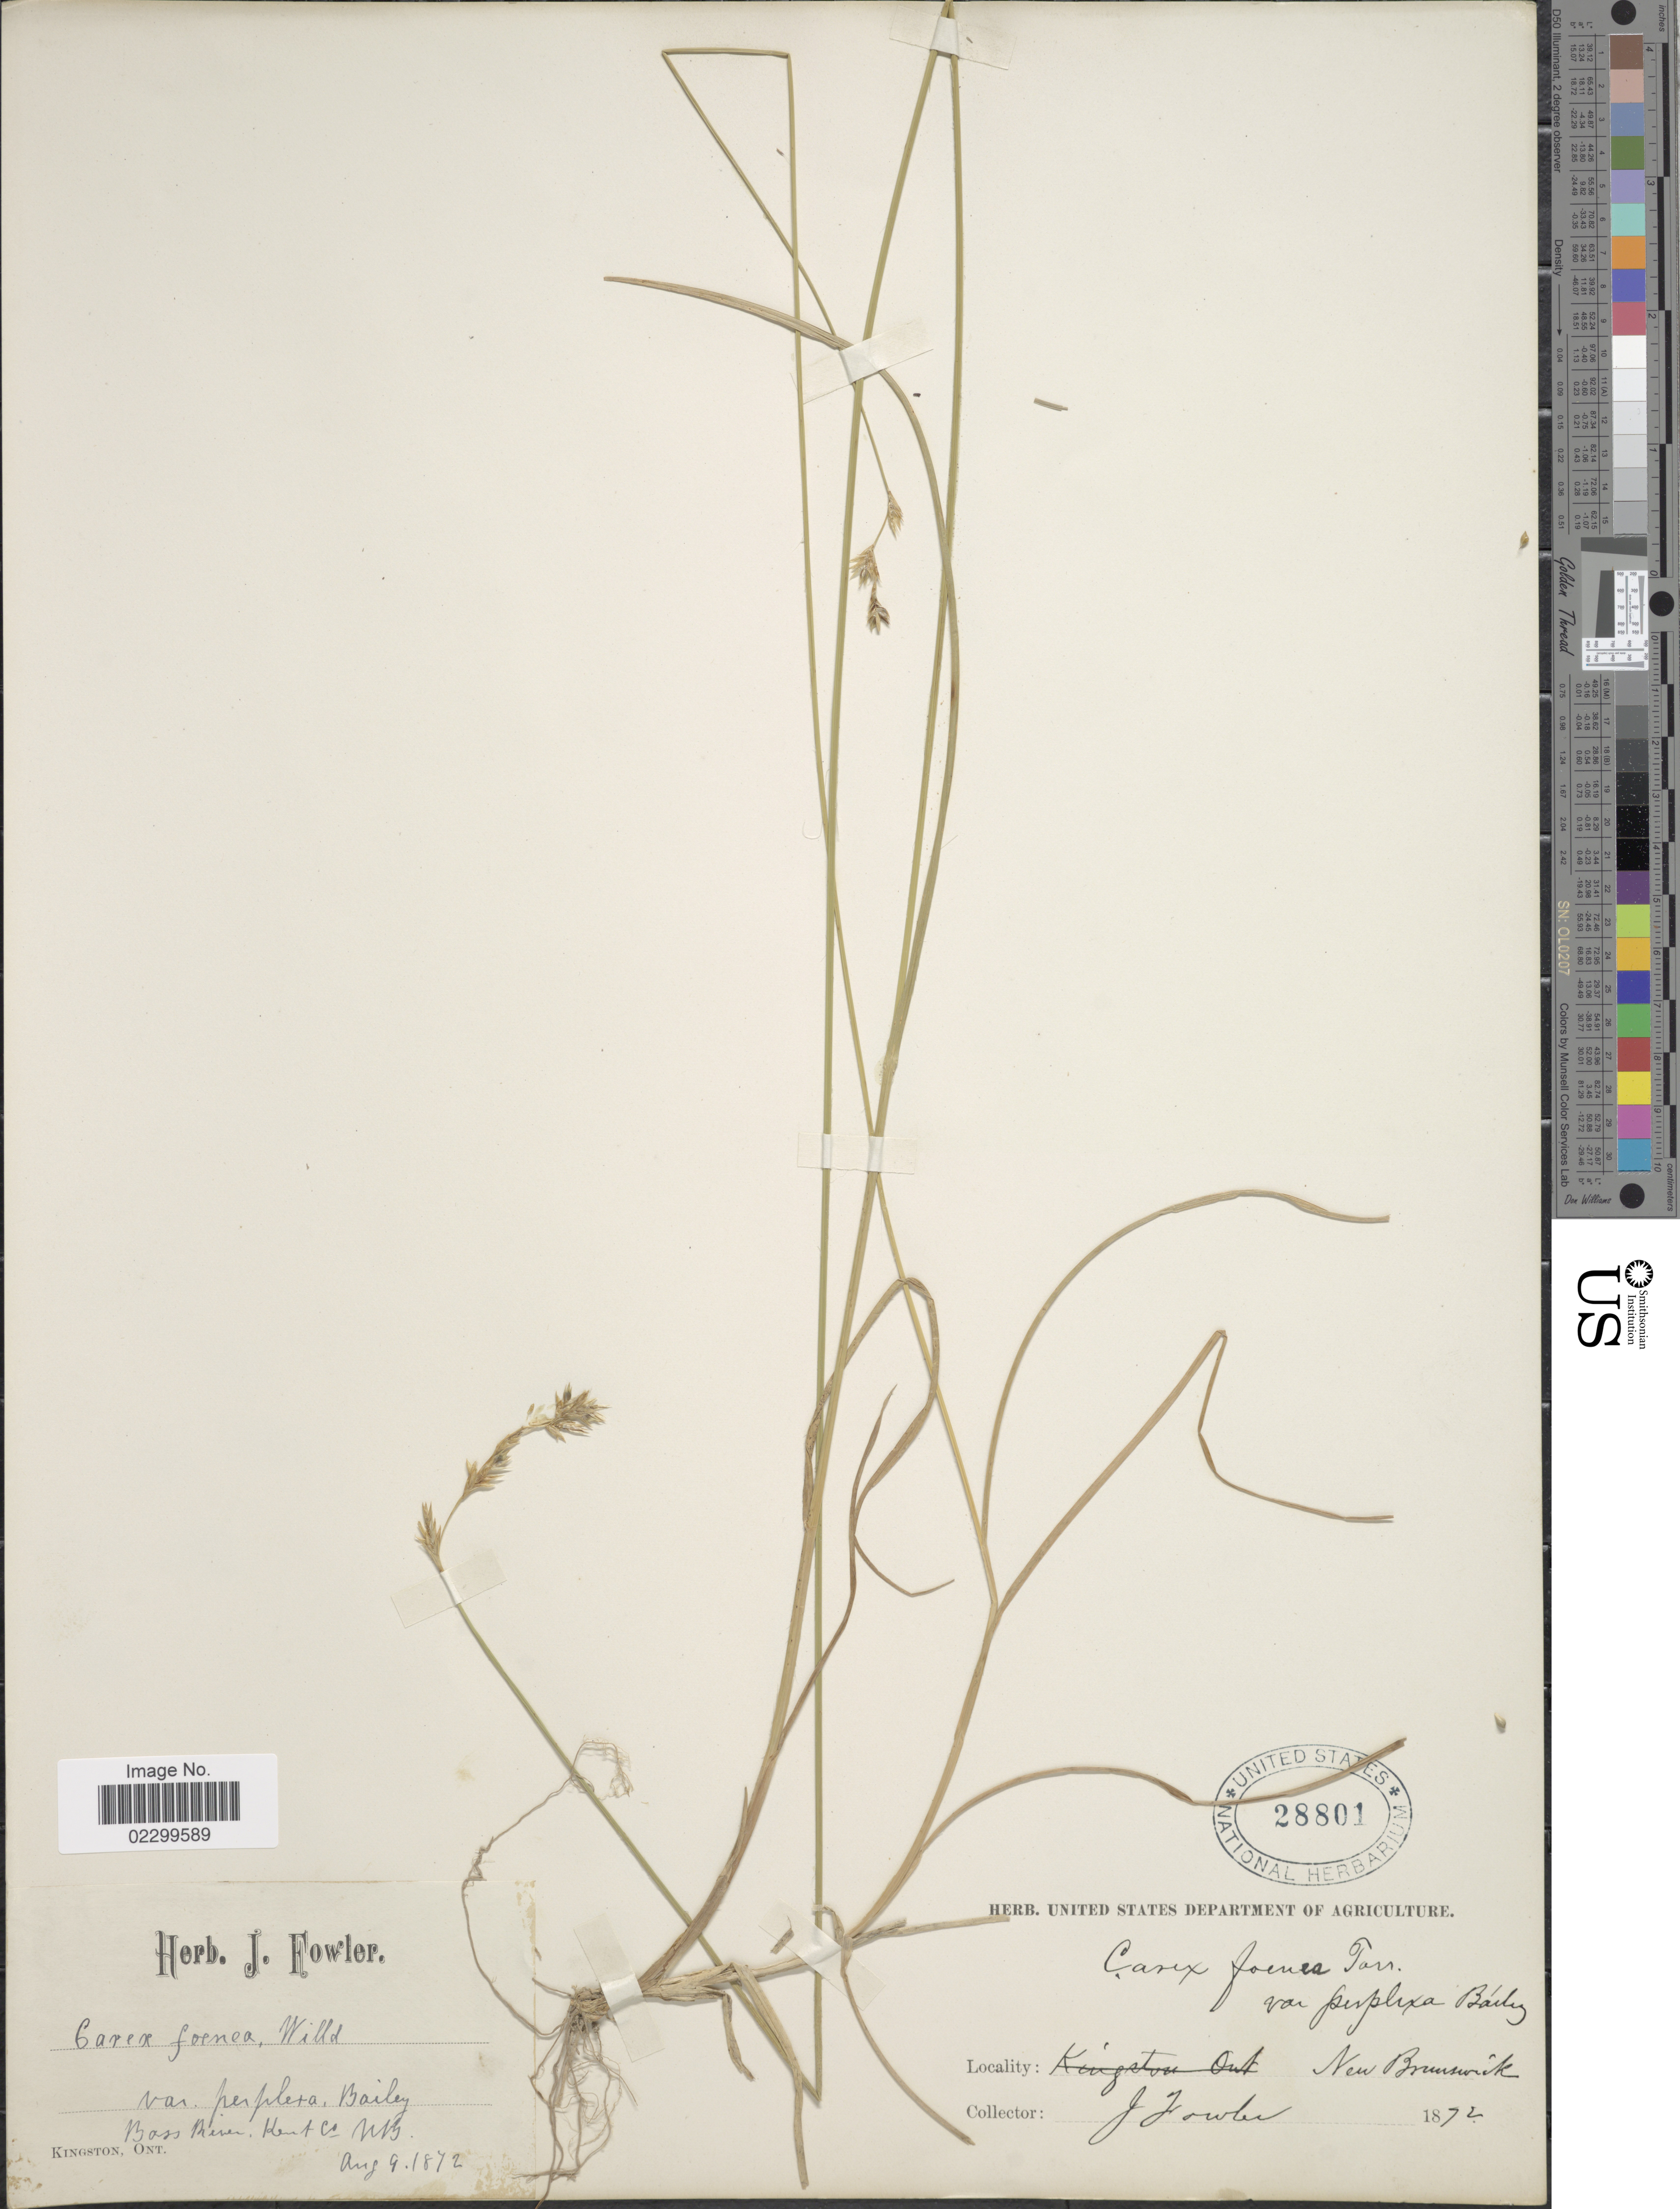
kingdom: Plantae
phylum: Tracheophyta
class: Liliopsida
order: Poales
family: Cyperaceae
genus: Carex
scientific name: Carex sp.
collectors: J. P. Fowler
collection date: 1872-08-09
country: Canada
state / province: New Brunswick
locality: Bass River, Kent Co.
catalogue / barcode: US 28801